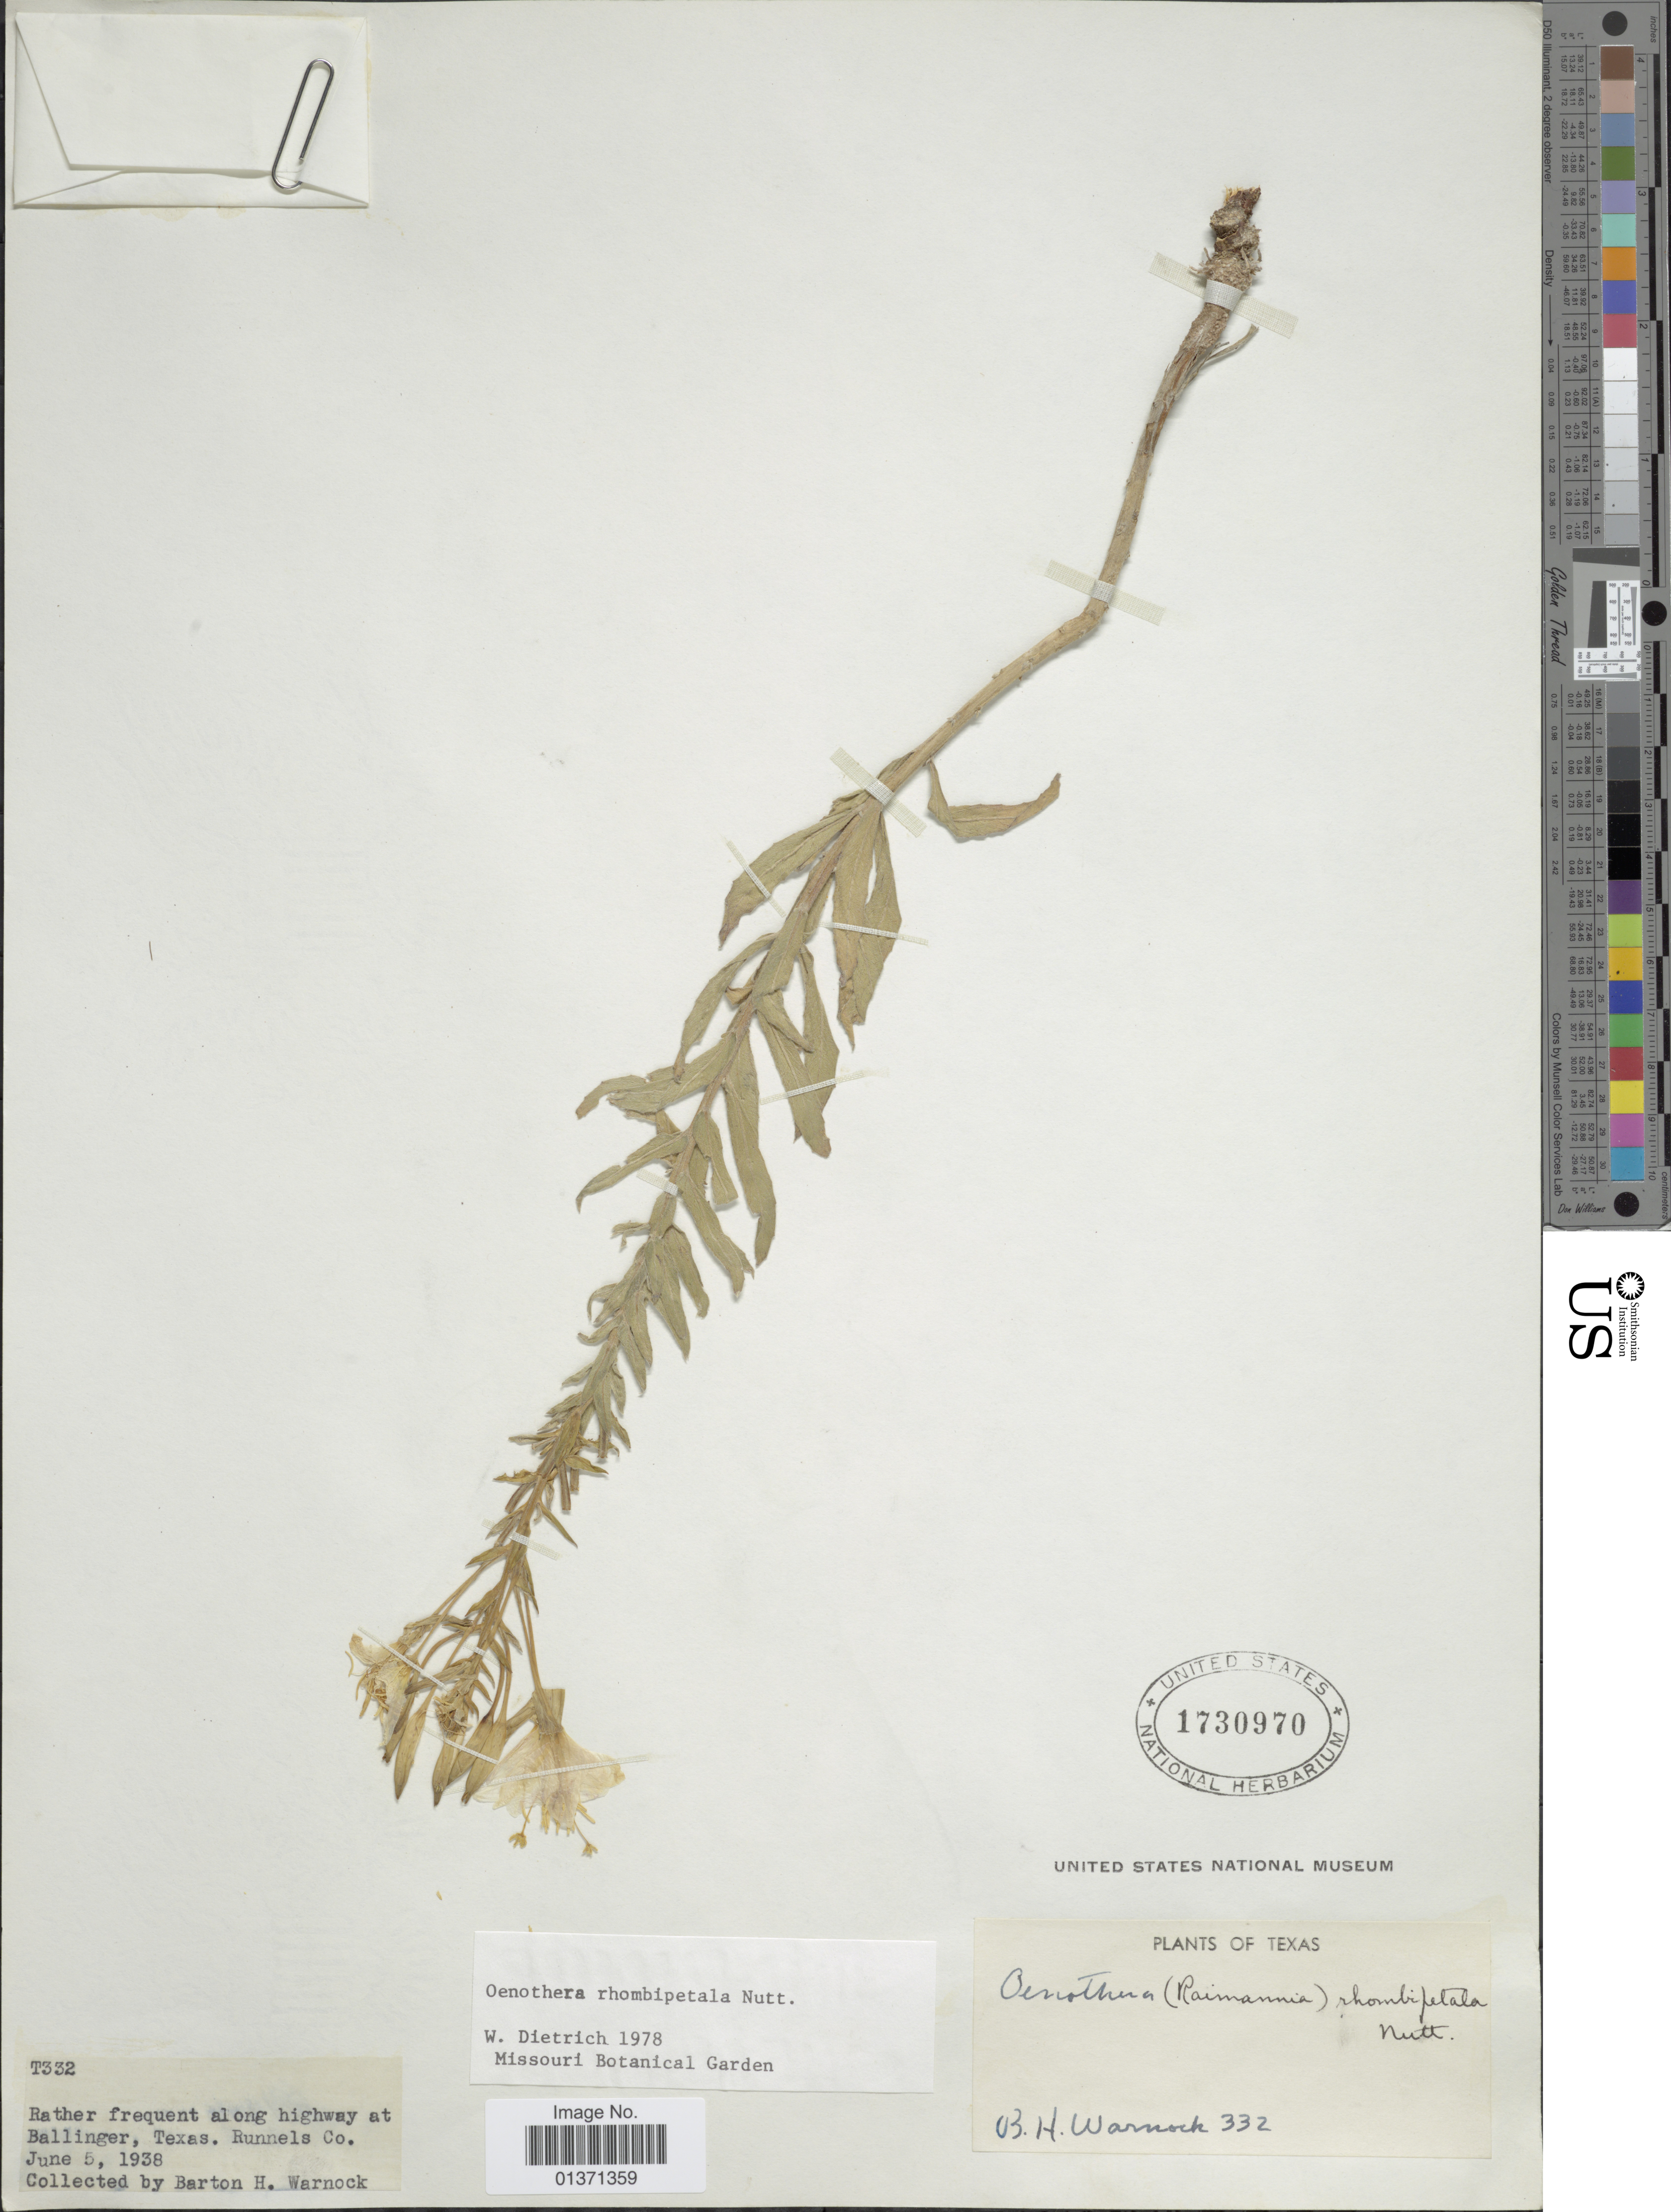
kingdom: Plantae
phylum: Tracheophyta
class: Magnoliopsida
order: Myrtales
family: Onagraceae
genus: Oenothera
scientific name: Oenothera rhombipetala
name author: Nutt. ex Torr & A. Gray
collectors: B. H. Warnock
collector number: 332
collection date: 1938-06-05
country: United States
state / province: Texas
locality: Rather frequent along highway at Ballinger, Runnels Co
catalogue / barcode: US 1730970